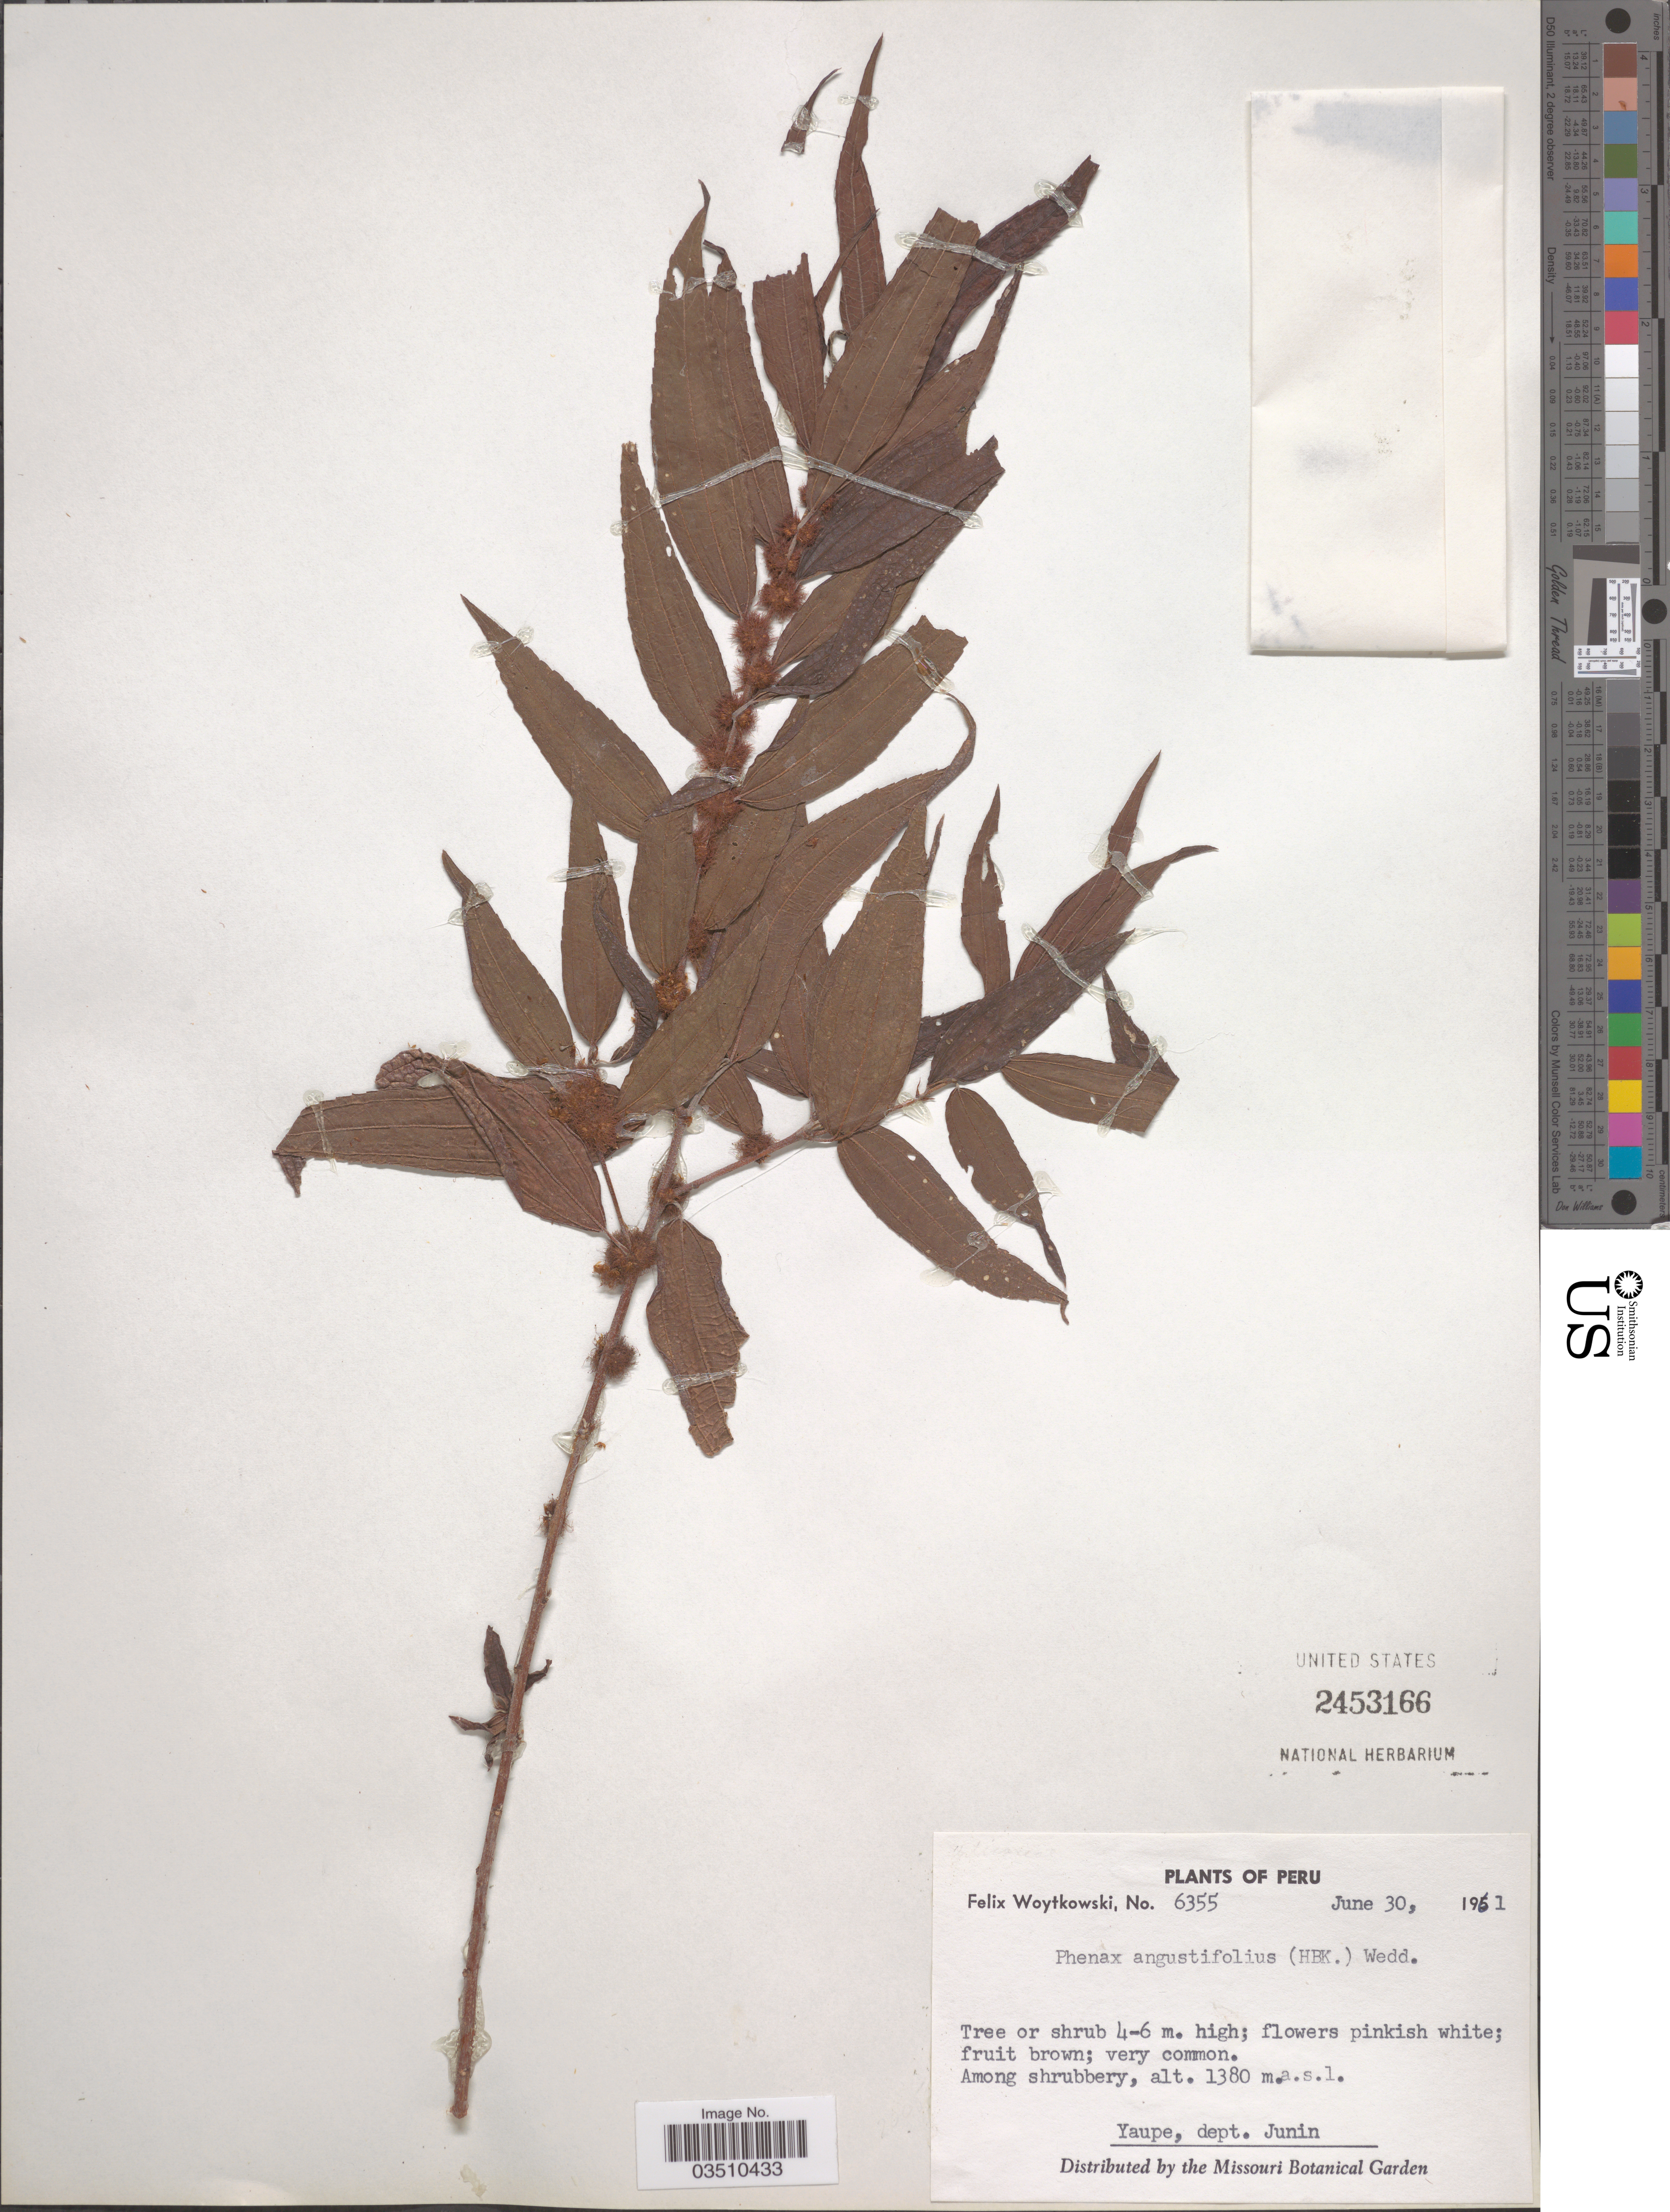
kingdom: Plantae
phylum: Tracheophyta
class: Magnoliopsida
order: Rosales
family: Urticaceae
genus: Phenax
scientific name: Phenax angustifolius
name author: (Kunth) Wedd.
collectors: F. Woytkowski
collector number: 6355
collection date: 1961-06-30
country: Peru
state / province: Junín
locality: Yaupe, dept. Junin.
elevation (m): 1380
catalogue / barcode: US 2453166